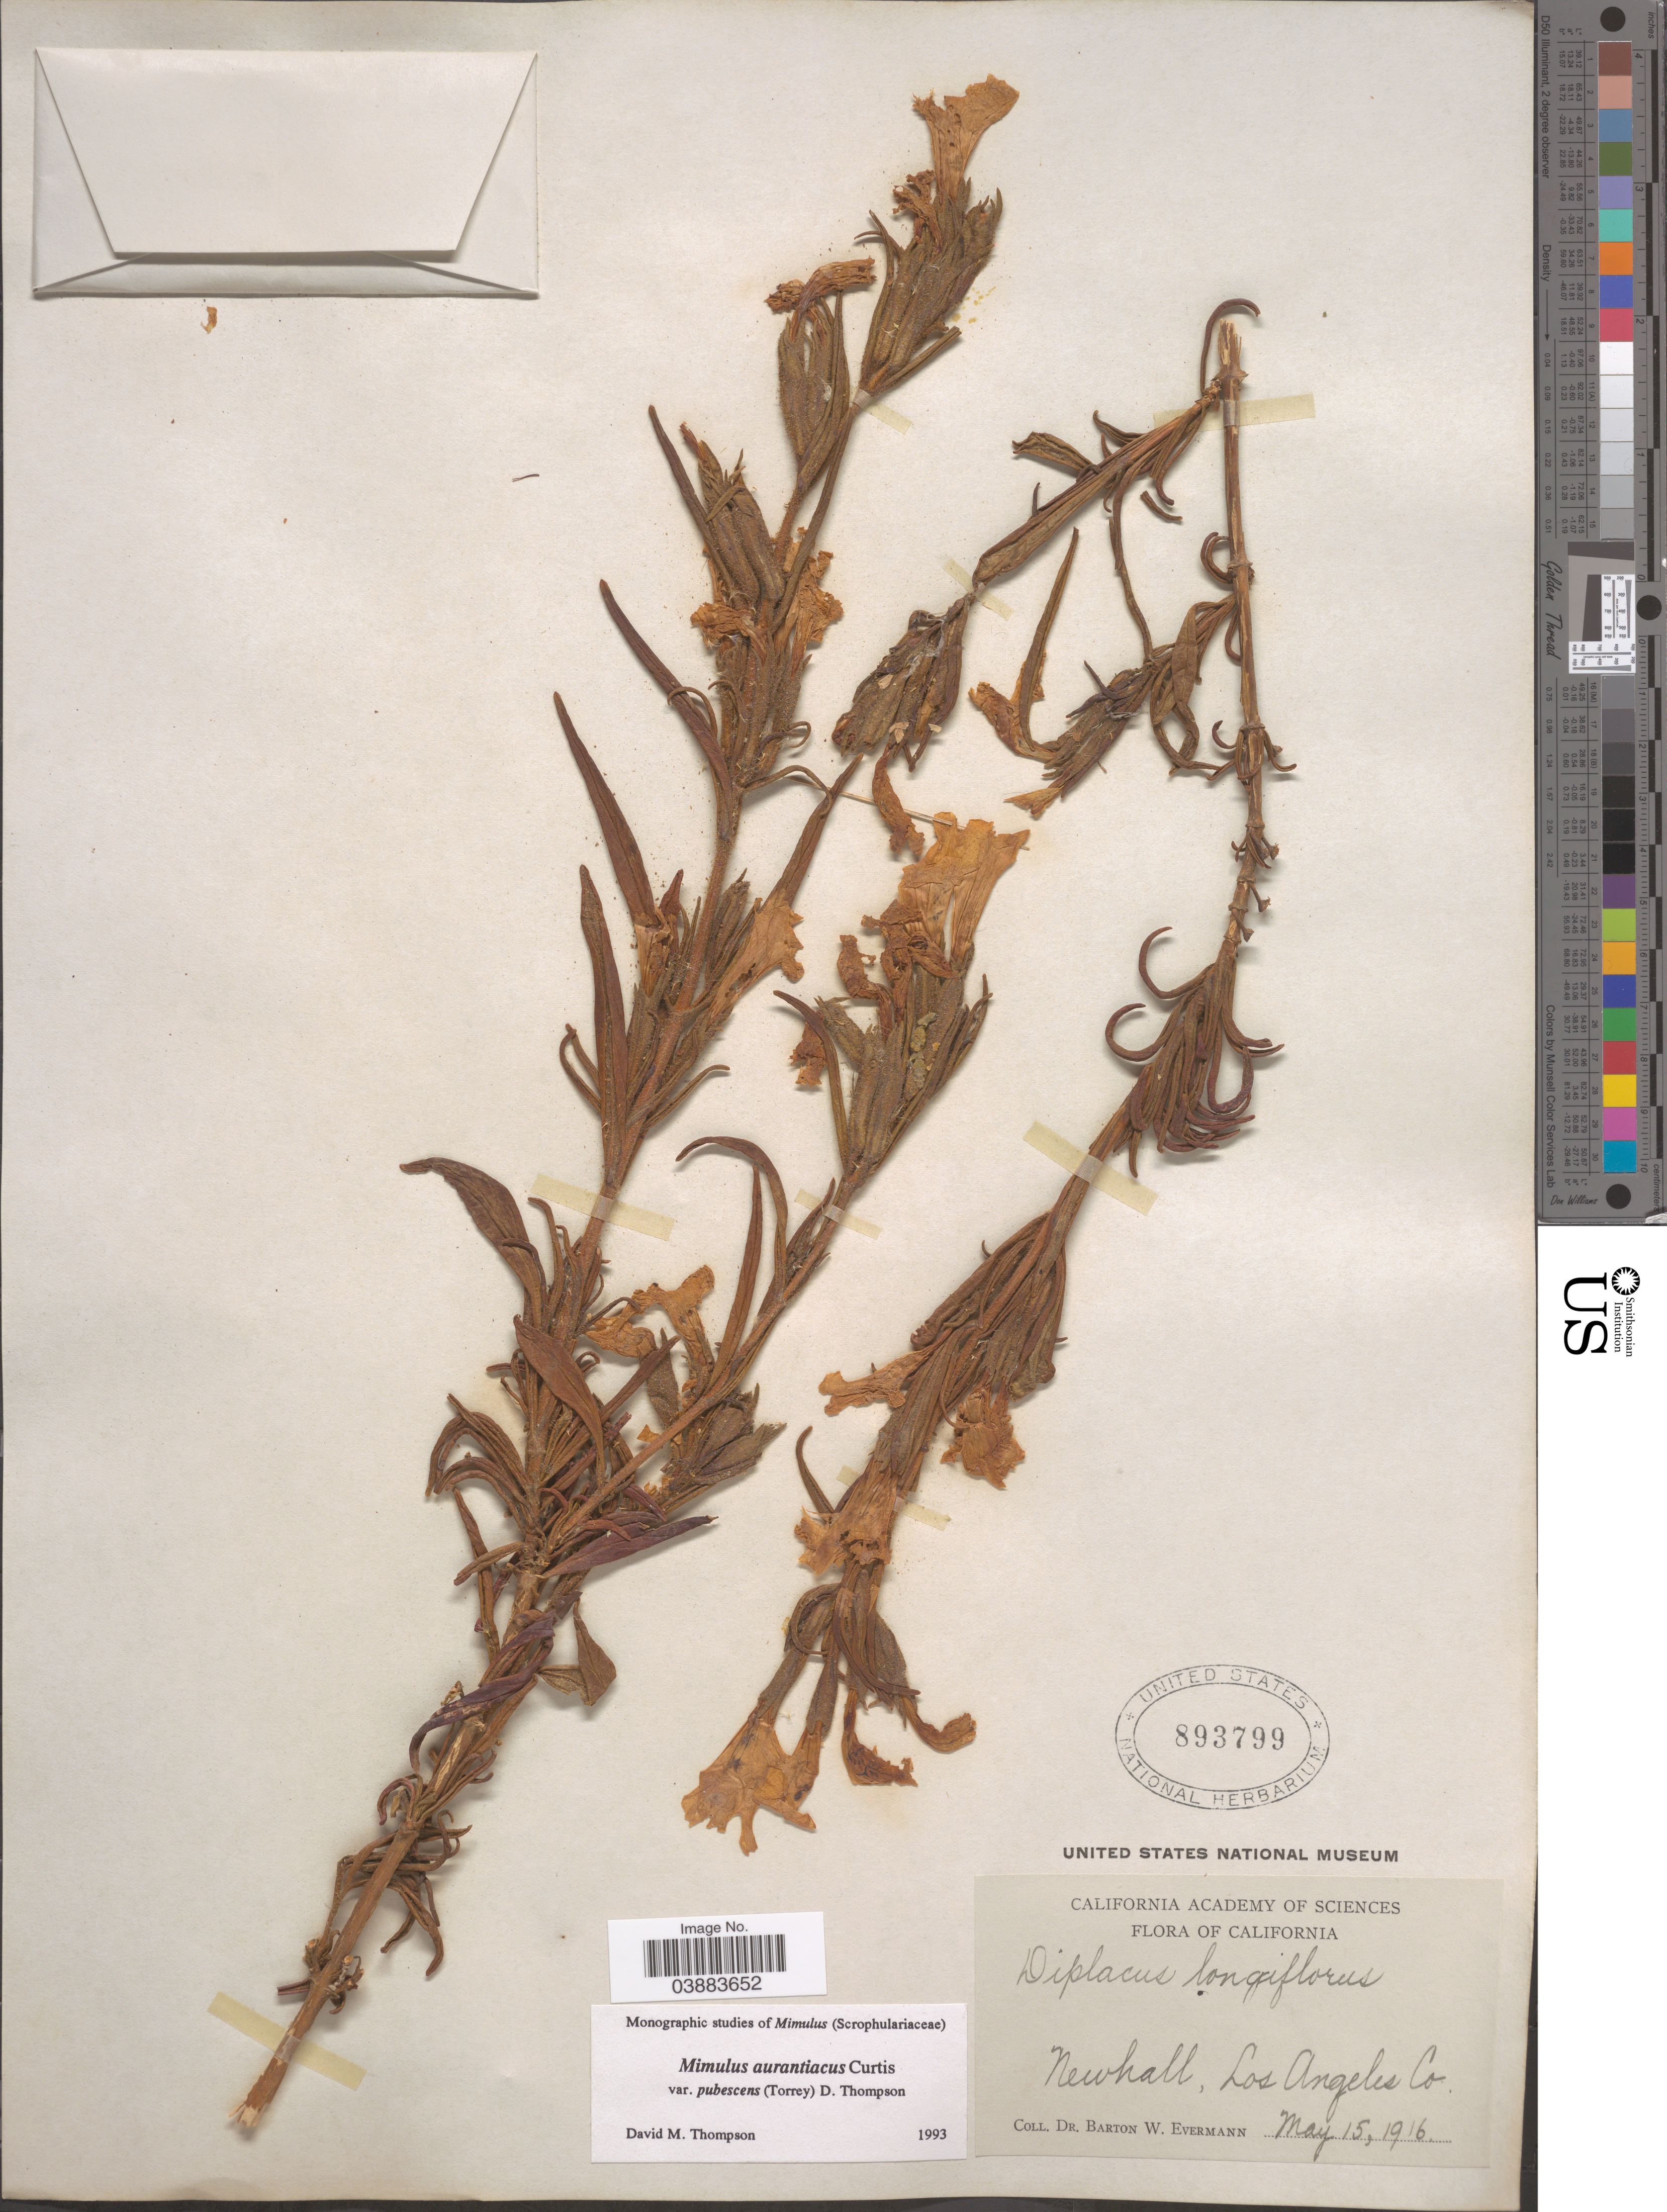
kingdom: Plantae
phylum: Tracheophyta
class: Magnoliopsida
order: Lamiales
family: Phrymaceae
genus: Diplacus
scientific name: Diplacus aurantiacus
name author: (Curtis) Jeps.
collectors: B. W. Evermann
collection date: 1916-05-15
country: United States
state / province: California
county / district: Los Angeles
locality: Newhall, Los Angeles Co.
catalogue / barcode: US 893799